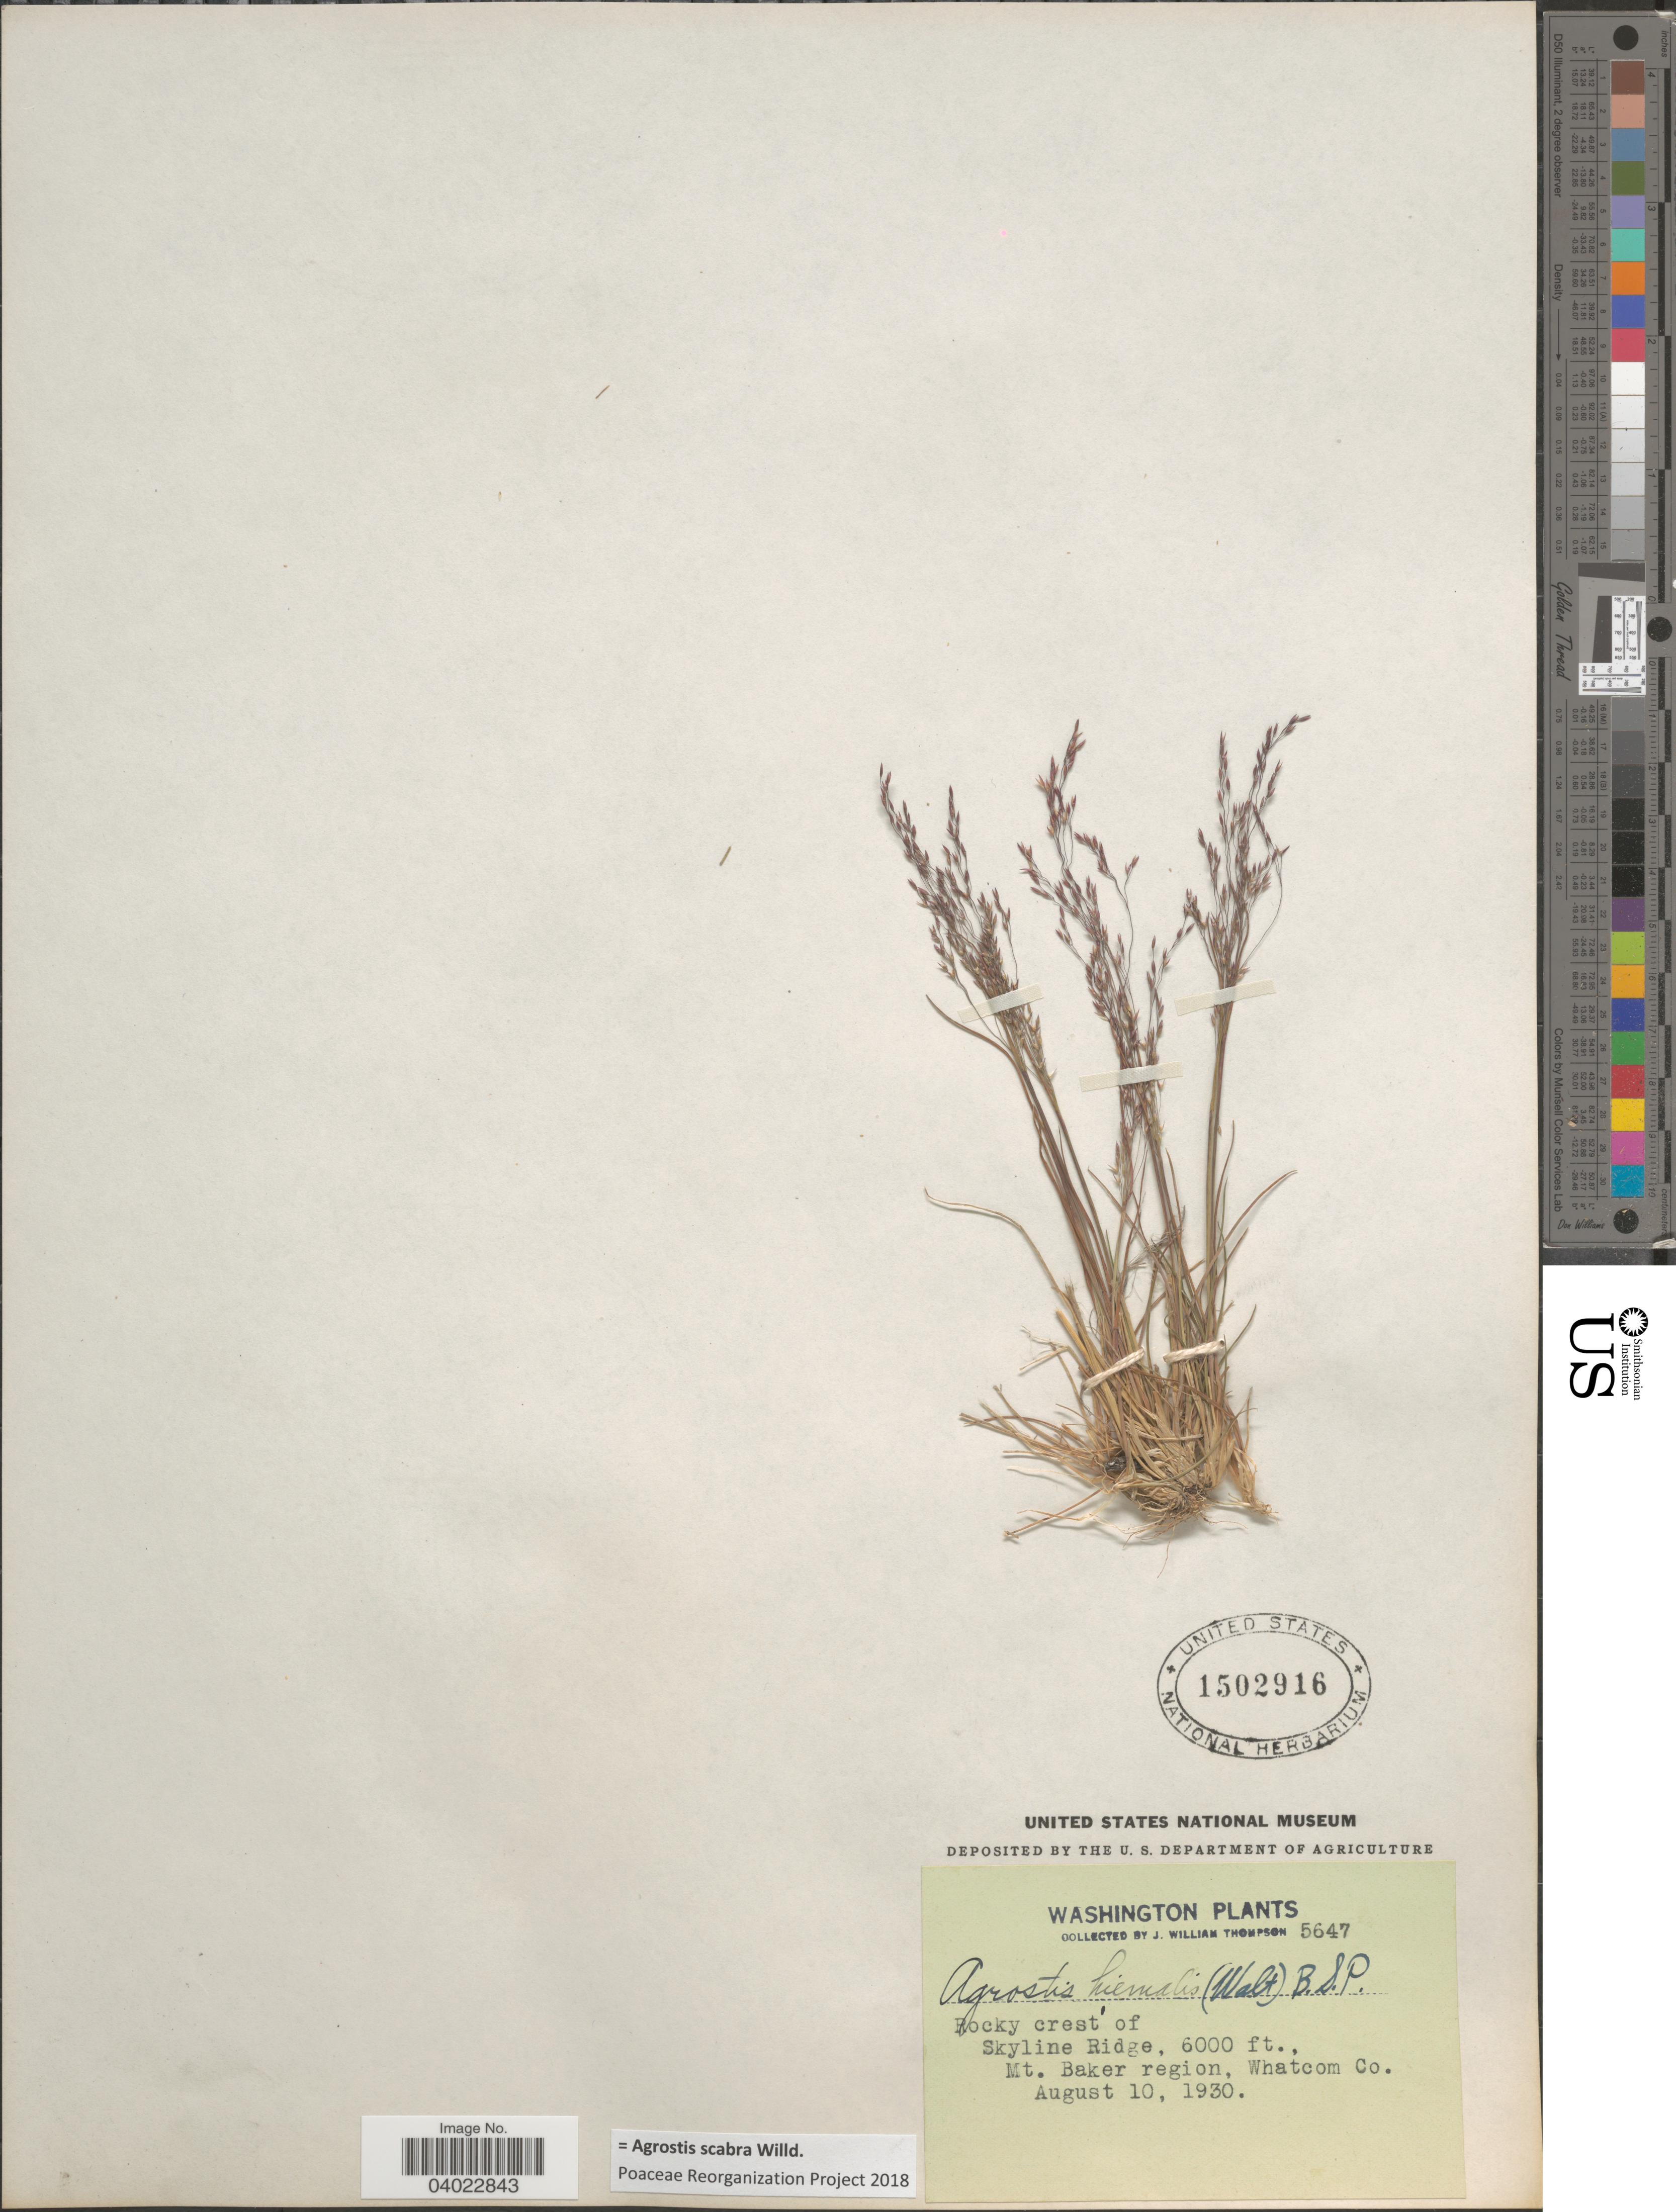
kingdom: Plantae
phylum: Tracheophyta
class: Liliopsida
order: Poales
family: Poaceae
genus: Agrostis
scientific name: Agrostis scabra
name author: Willd.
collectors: J. W. Thompson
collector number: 5647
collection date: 1930-08-10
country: United States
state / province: Washington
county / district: Whatcom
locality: Skyline Ridge. Mt. Baker region, Whatcom Co.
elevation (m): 1829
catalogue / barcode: US 1502916